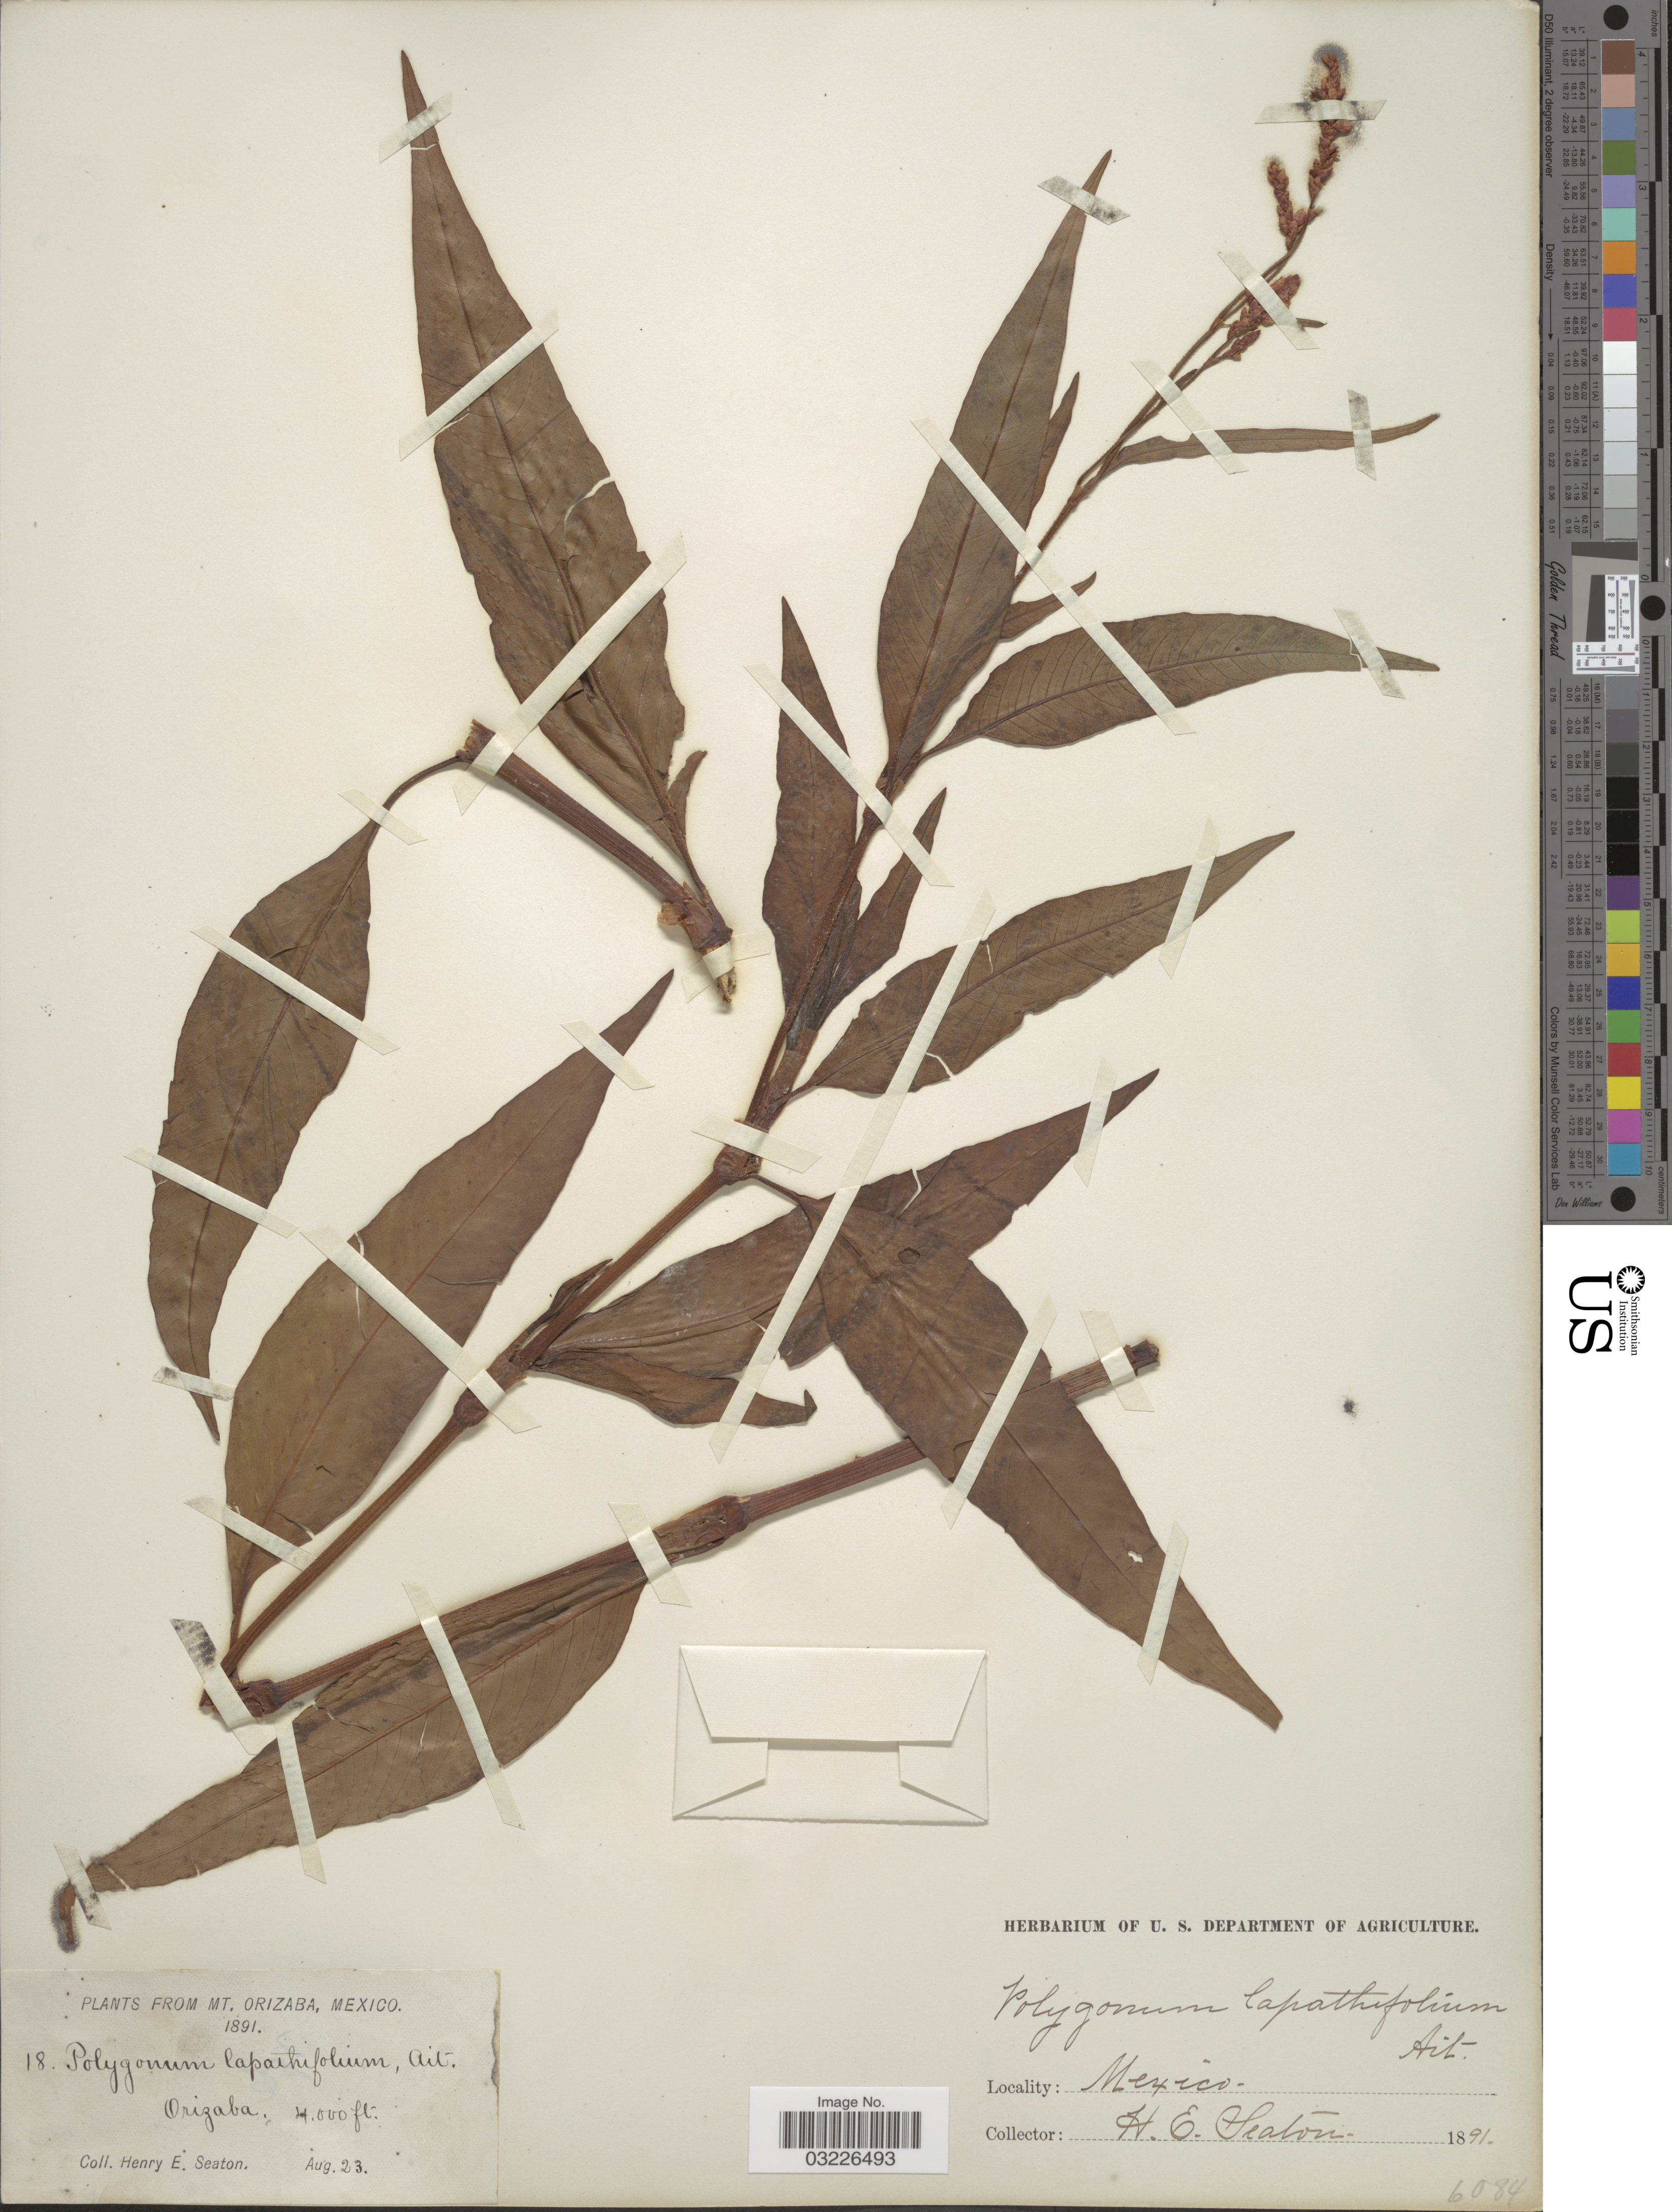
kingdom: Plantae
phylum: Tracheophyta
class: Magnoliopsida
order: Caryophyllales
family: Polygonaceae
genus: Polygonum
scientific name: Polygonum lapathifolium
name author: L.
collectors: H. E. Seaton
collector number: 18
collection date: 1891-08-23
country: Mexico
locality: Mt. Orizaba. Orizaba.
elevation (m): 1219